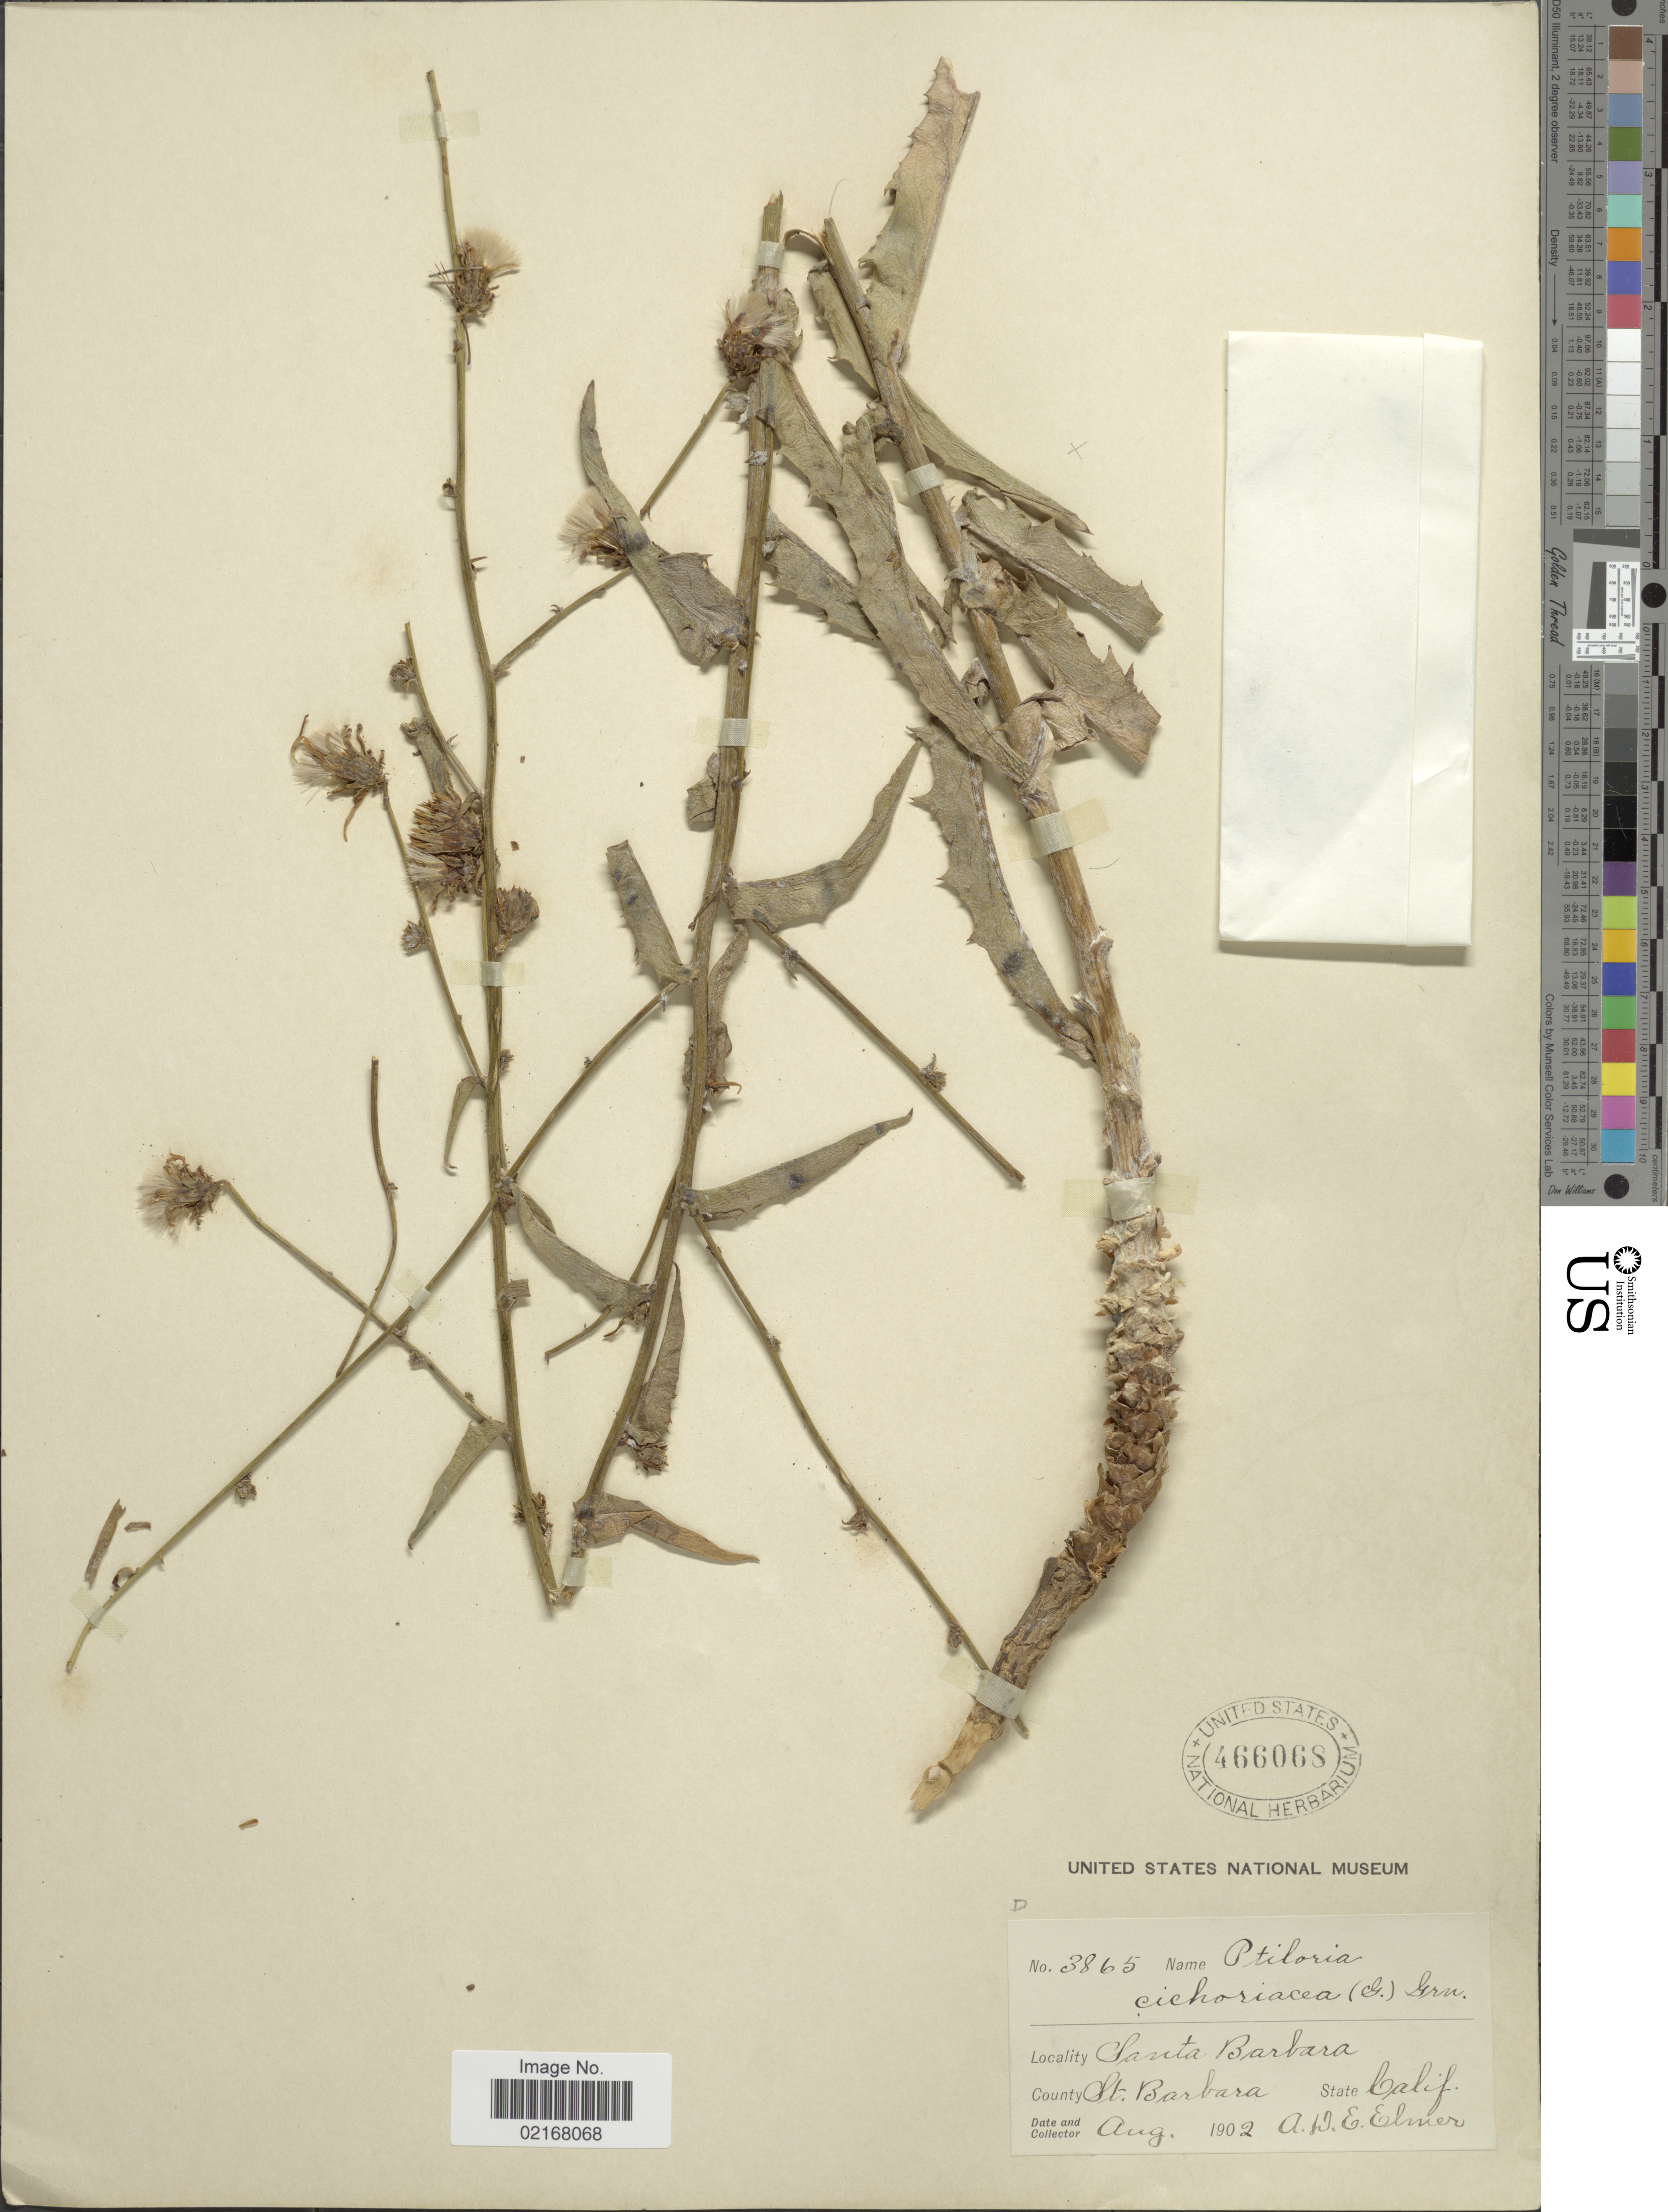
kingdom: Plantae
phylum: Tracheophyta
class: Magnoliopsida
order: Asterales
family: Asteraceae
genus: Stephanomeria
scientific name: Stephanomeria cichoriacea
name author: A. Gray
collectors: A. D. E. Elmer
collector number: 3865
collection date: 1902-08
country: United States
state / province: California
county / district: Santa Barbara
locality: Santa Barbara. County St. Barbara.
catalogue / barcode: US 466068